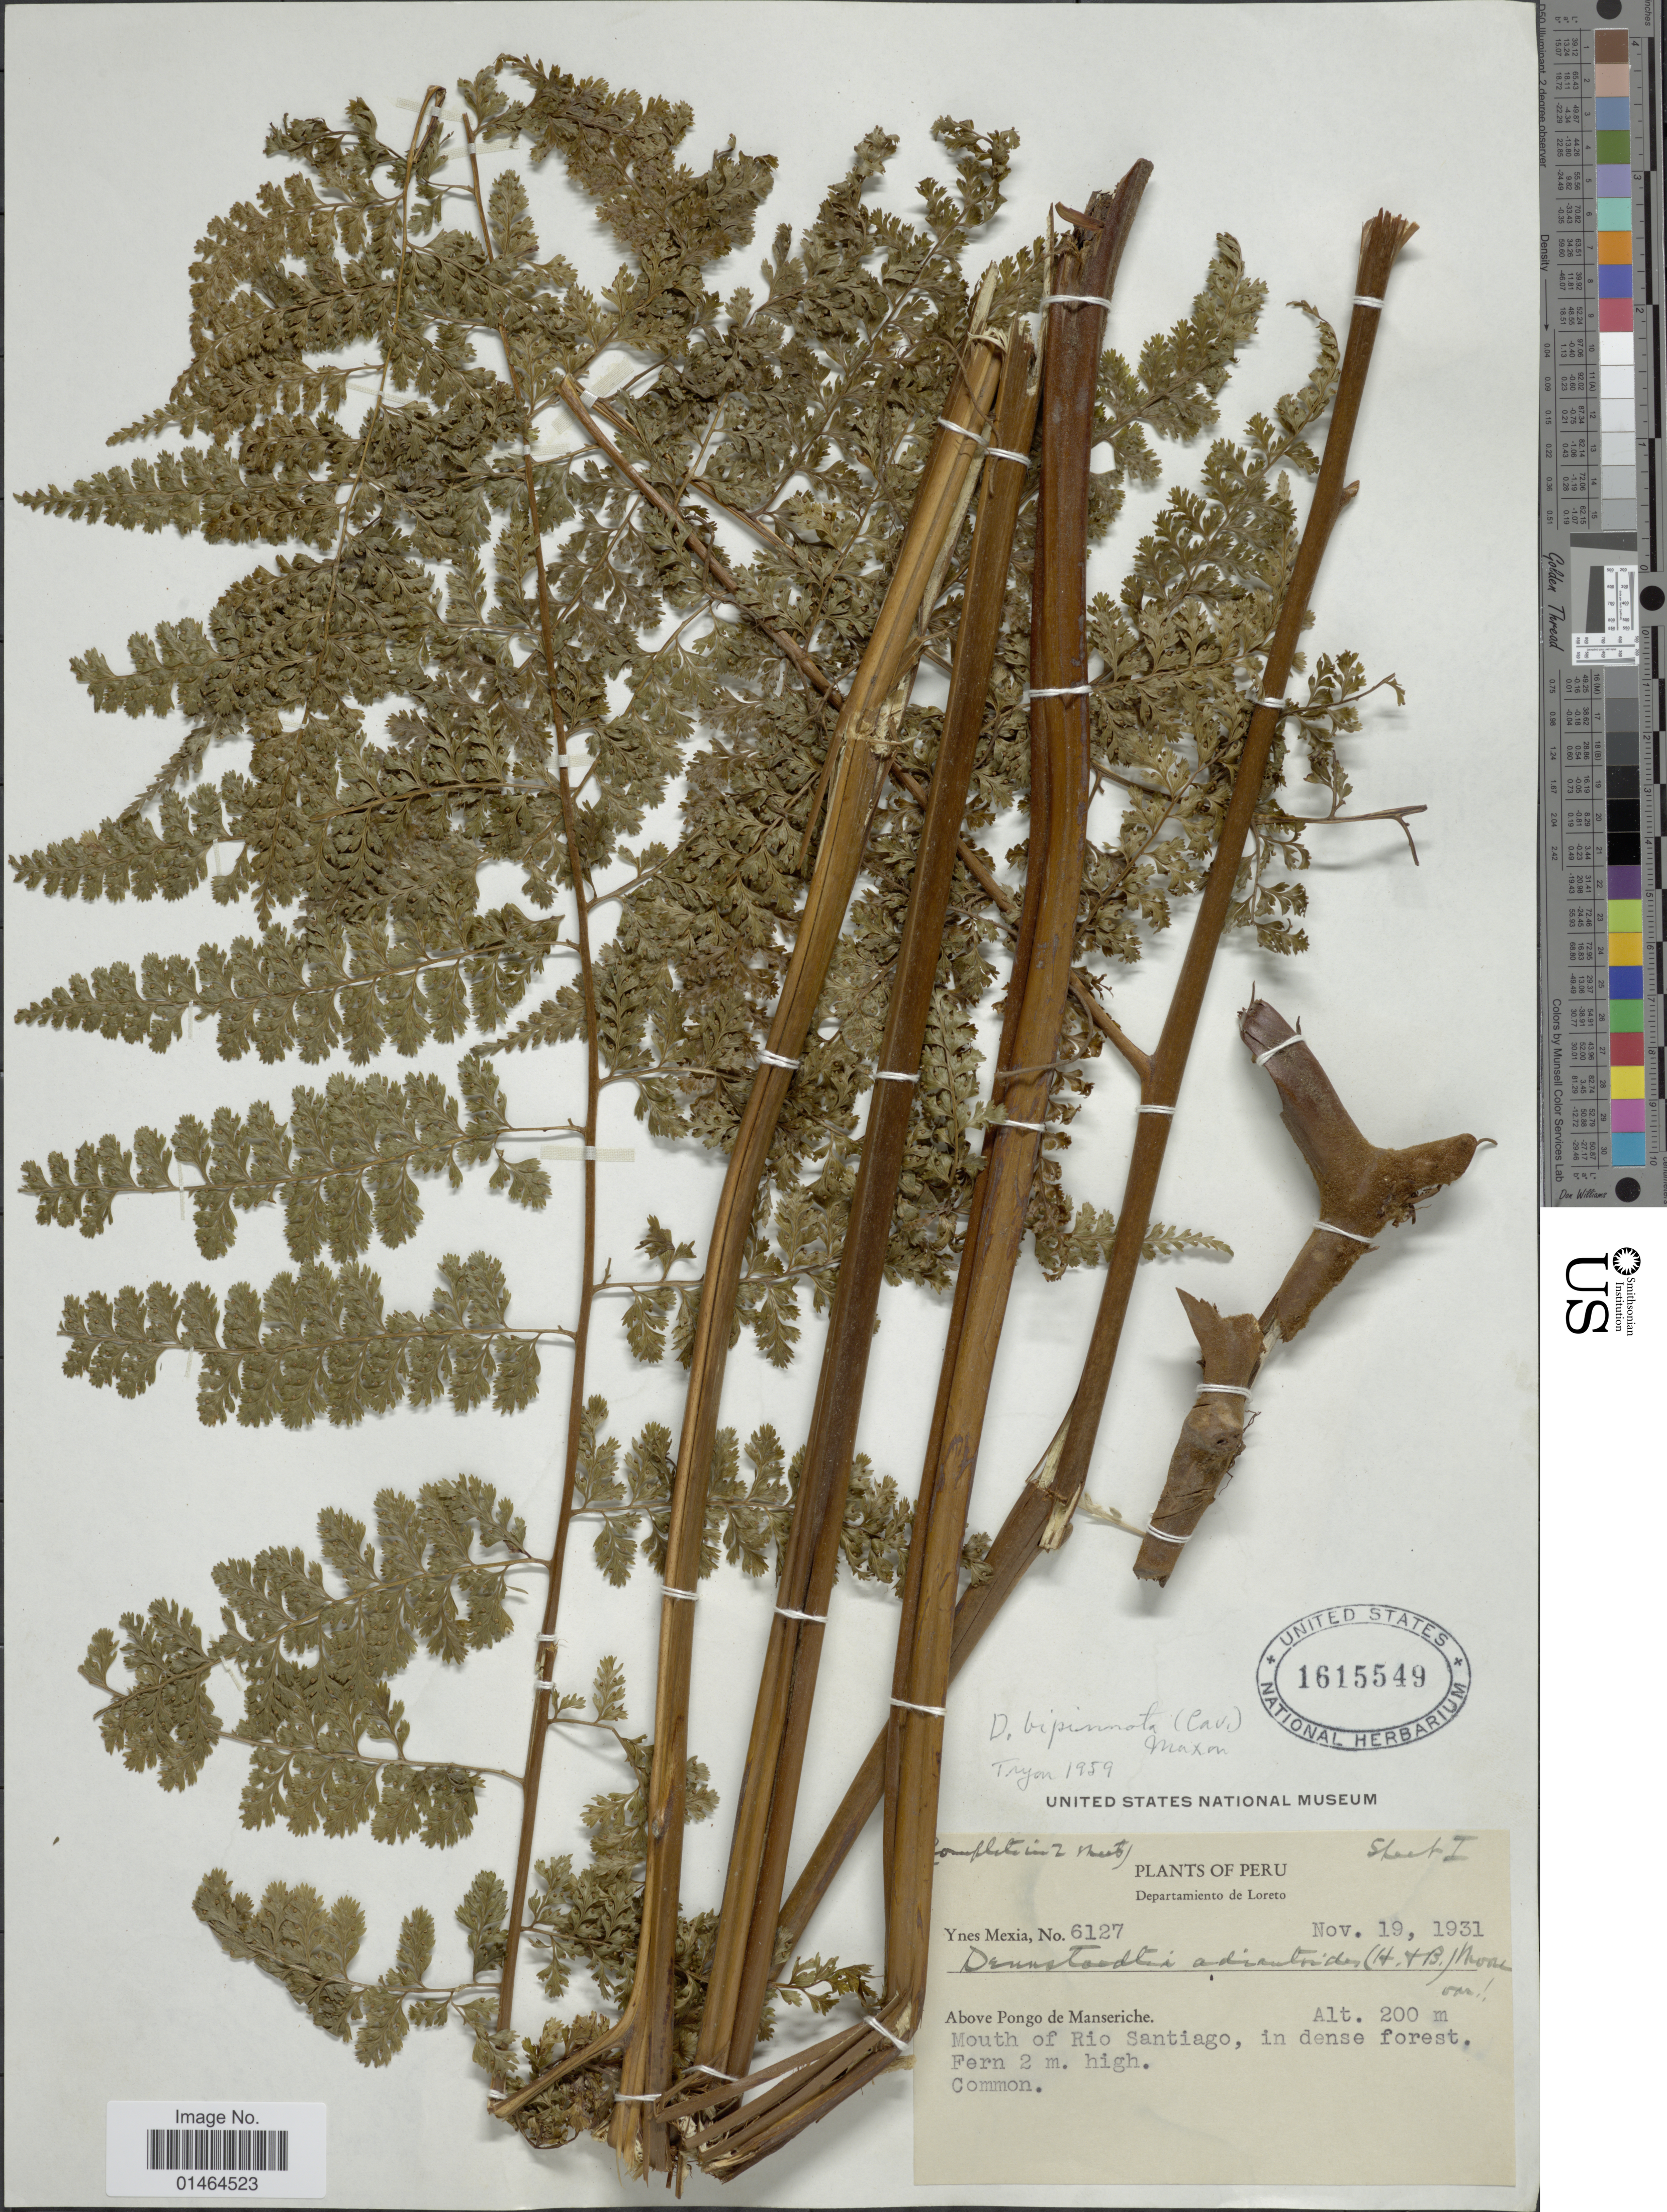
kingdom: Plantae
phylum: Tracheophyta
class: Polypodiopsida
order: Polypodiales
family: Dennstaedtiaceae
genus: Dennstaedtia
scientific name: Dennstaedtia bipinnata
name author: (Cav.) Maxon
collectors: Y. Mexia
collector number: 6127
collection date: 1931-11-19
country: Peru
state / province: Loreto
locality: Above Pongo de Manseriche. Mouth of Rio Santiago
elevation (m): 200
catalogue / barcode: US 1615549